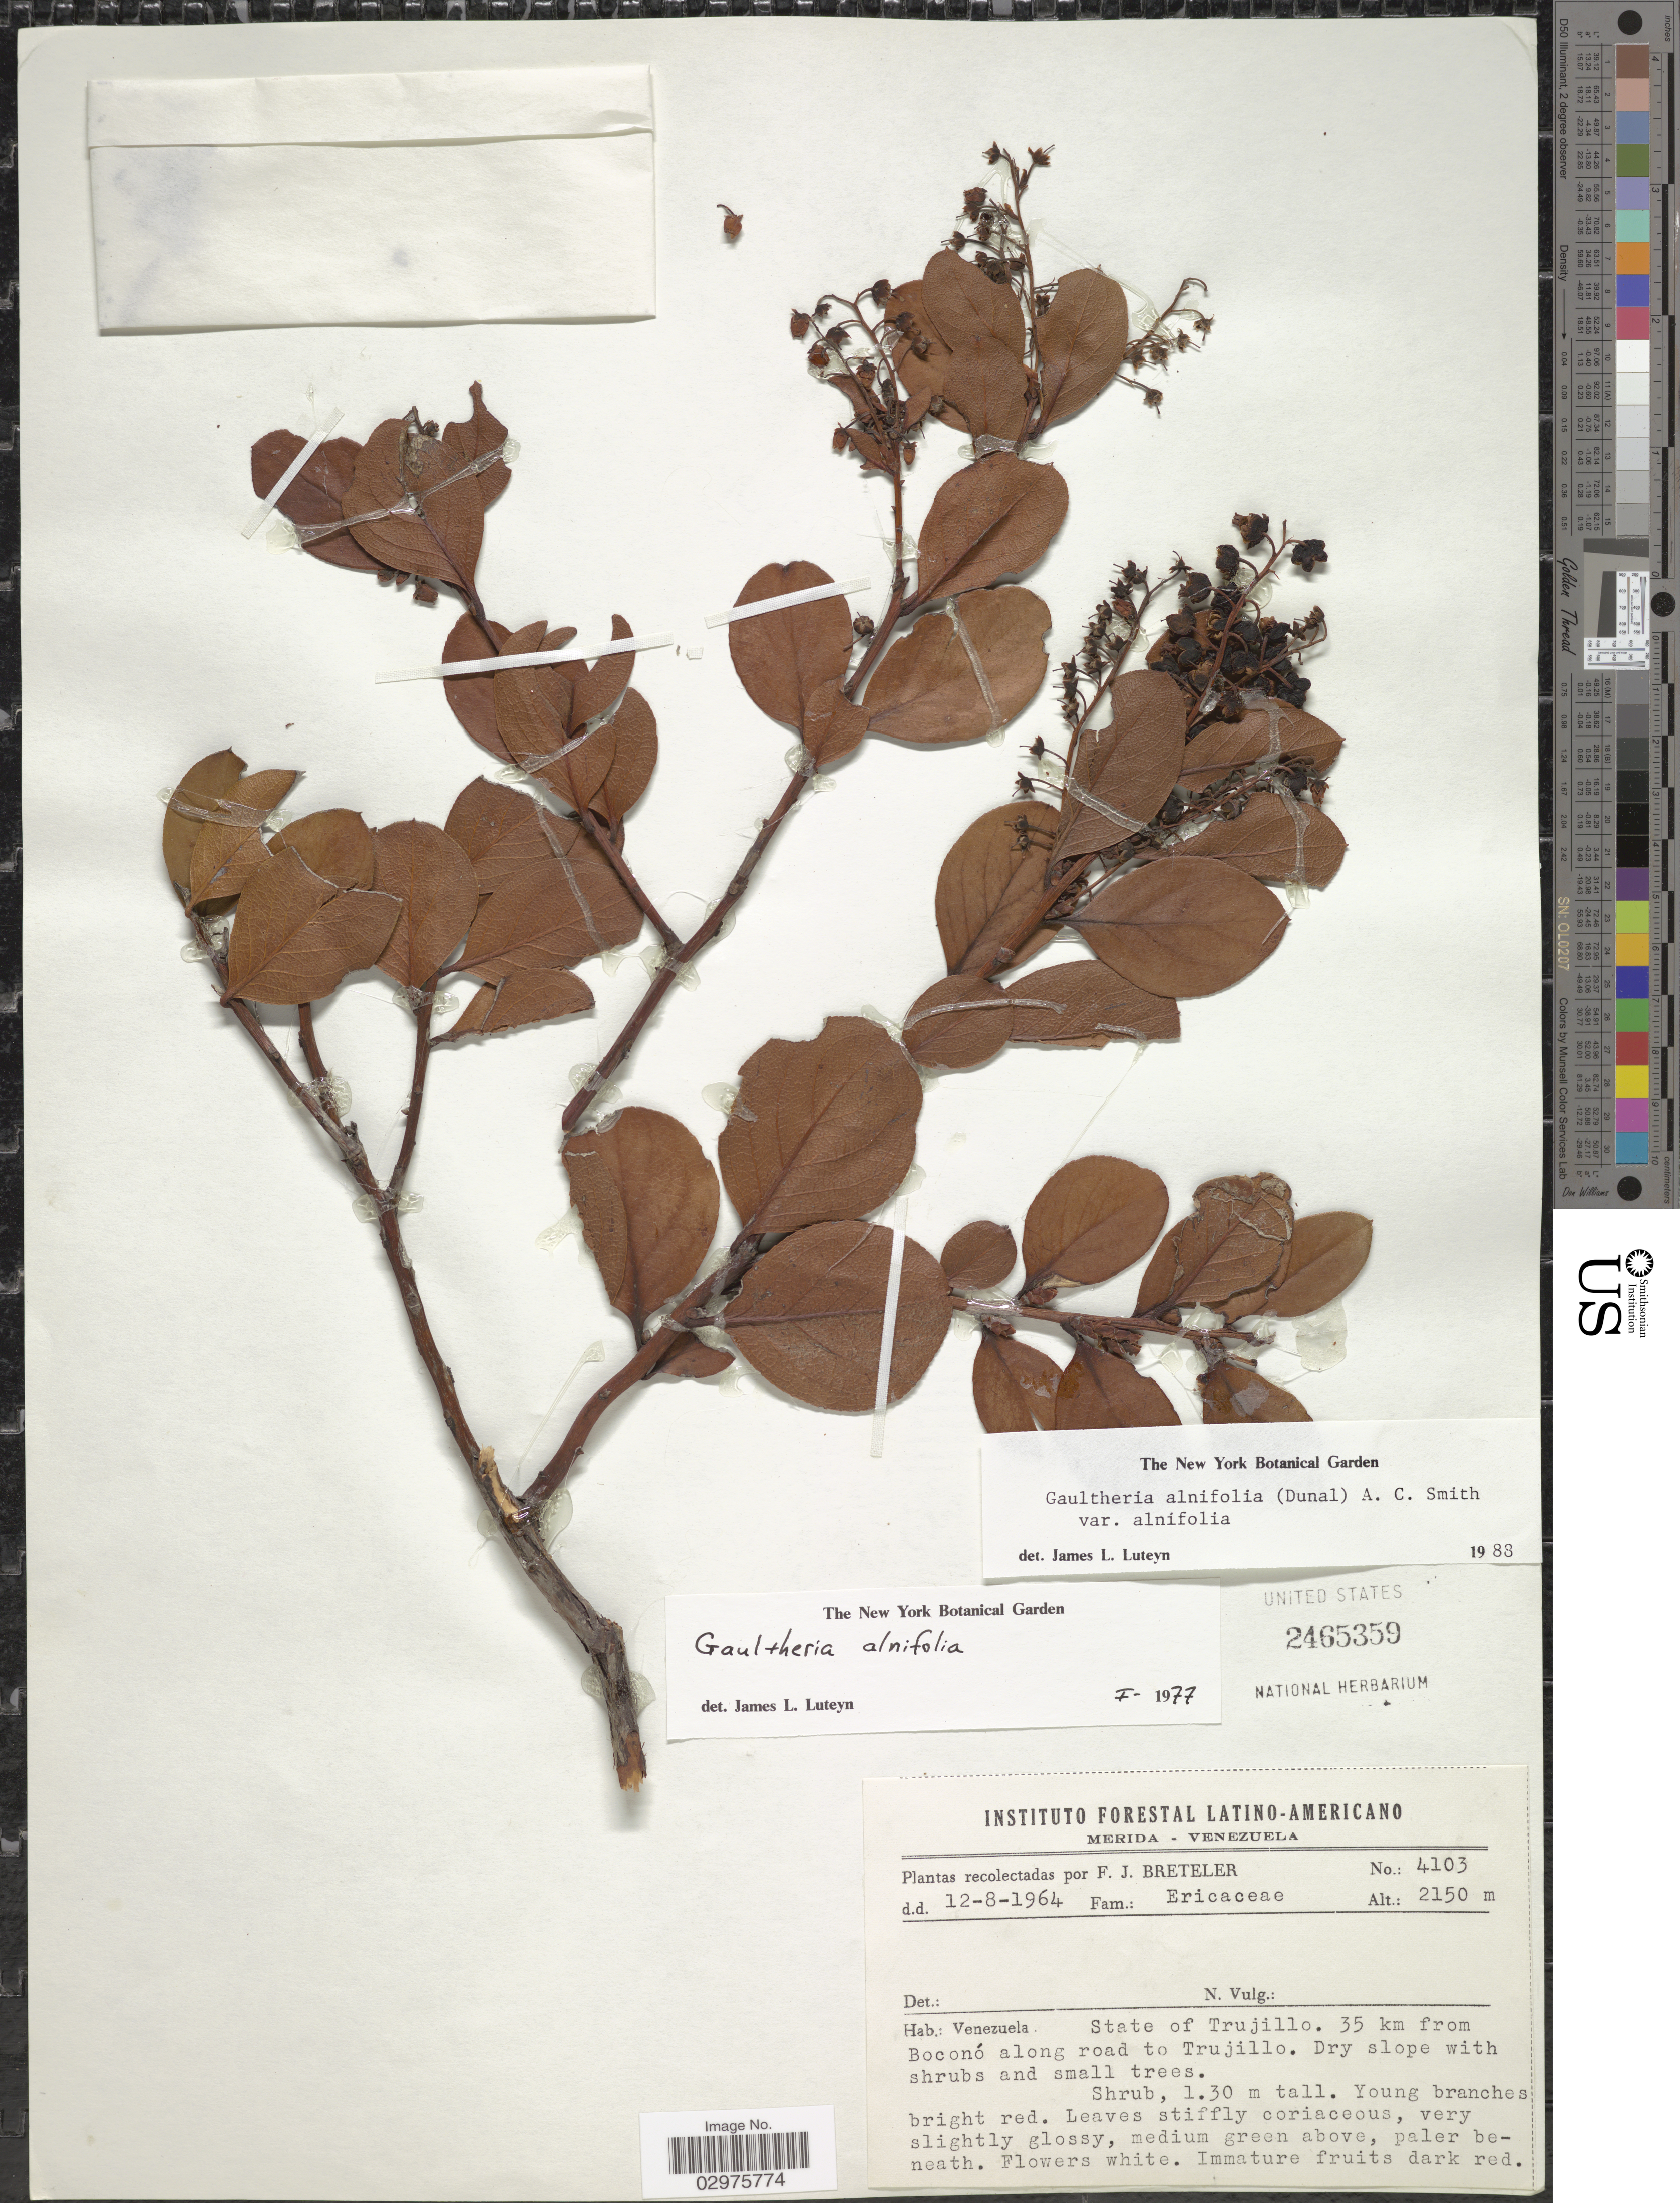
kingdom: Plantae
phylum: Tracheophyta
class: Magnoliopsida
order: Ericales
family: Ericaceae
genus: Gaultheria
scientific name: Gaultheria alnifolia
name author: (Dunal) A.C. Sm.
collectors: F. J. Breteler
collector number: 4103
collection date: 1964-08-12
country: Venezuela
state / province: Trujillo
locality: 35 km from Boconó along road to Trujillo.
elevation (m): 2150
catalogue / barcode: US 2465359